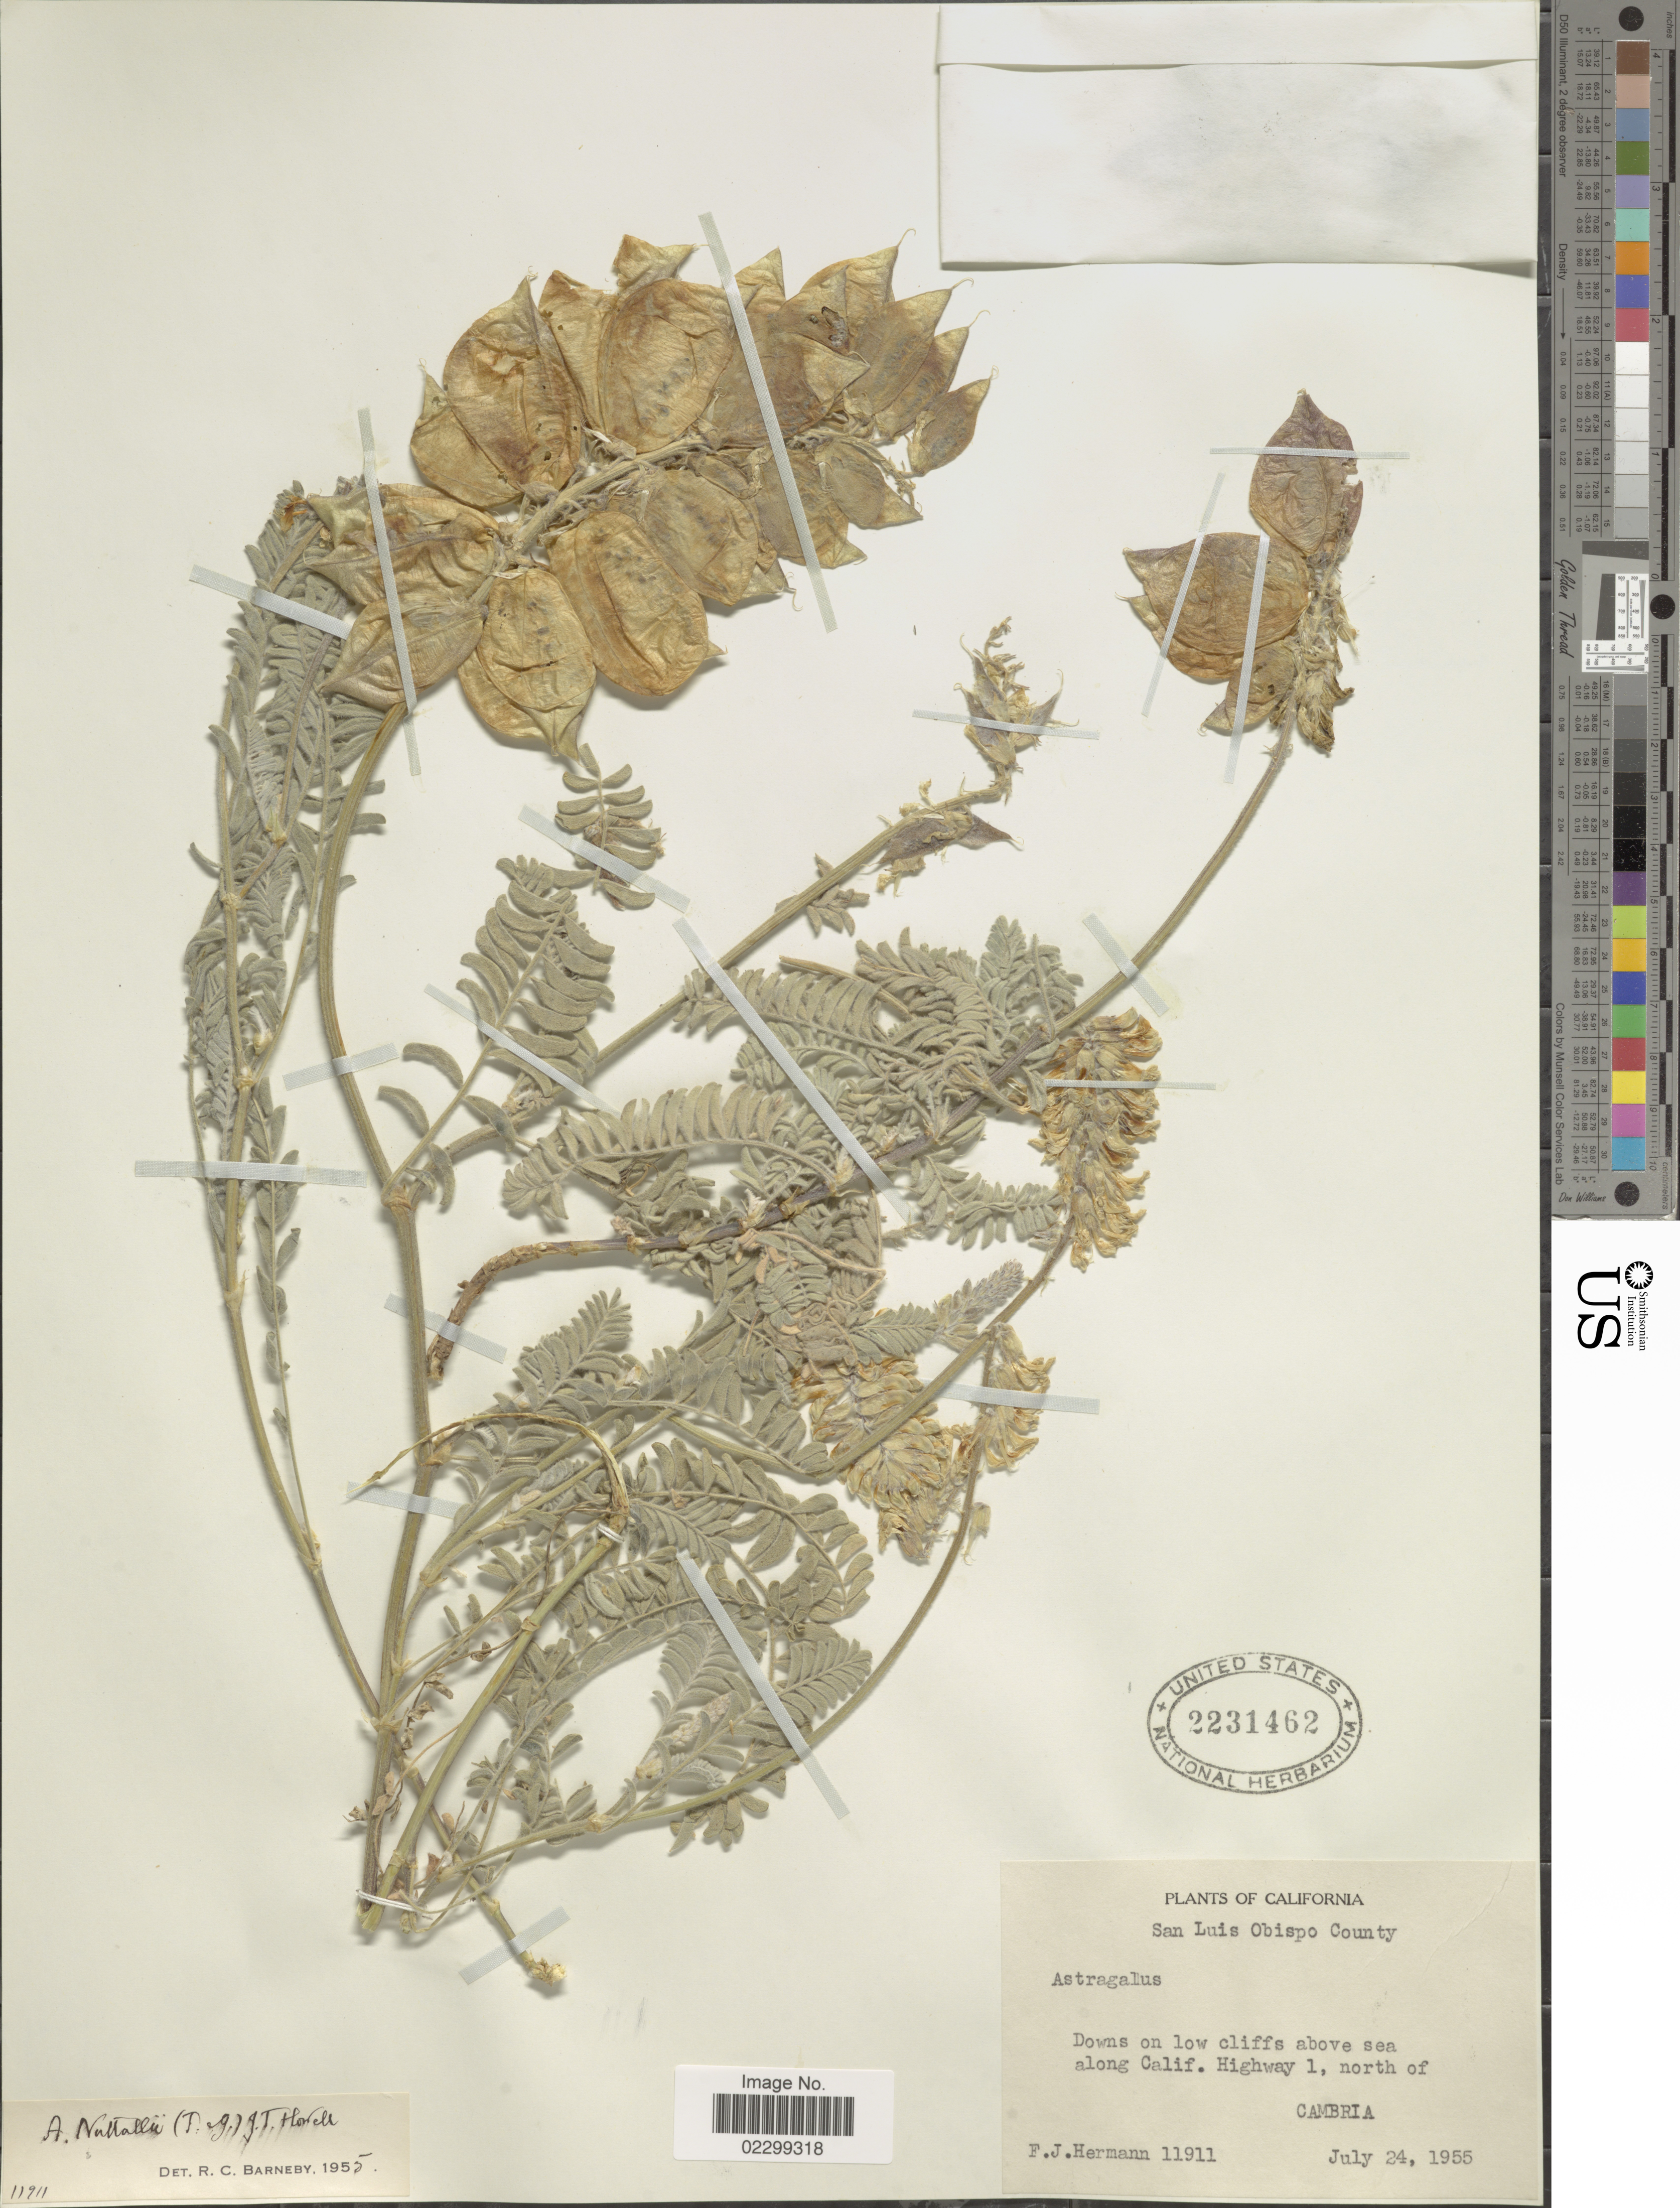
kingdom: Plantae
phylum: Tracheophyta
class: Magnoliopsida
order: Fabales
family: Fabaceae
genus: Astragalus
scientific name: Astragalus nuttallii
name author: (Torr. & A. Gray) J.T. Howell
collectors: F. J. Hermann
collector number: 11911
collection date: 1955-07-24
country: United States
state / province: California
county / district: San Luis Obispo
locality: San Luis Obispo County, Downs on low cliffs above sea along Calif. Highway 1, north of Cambria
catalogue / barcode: US 2231462